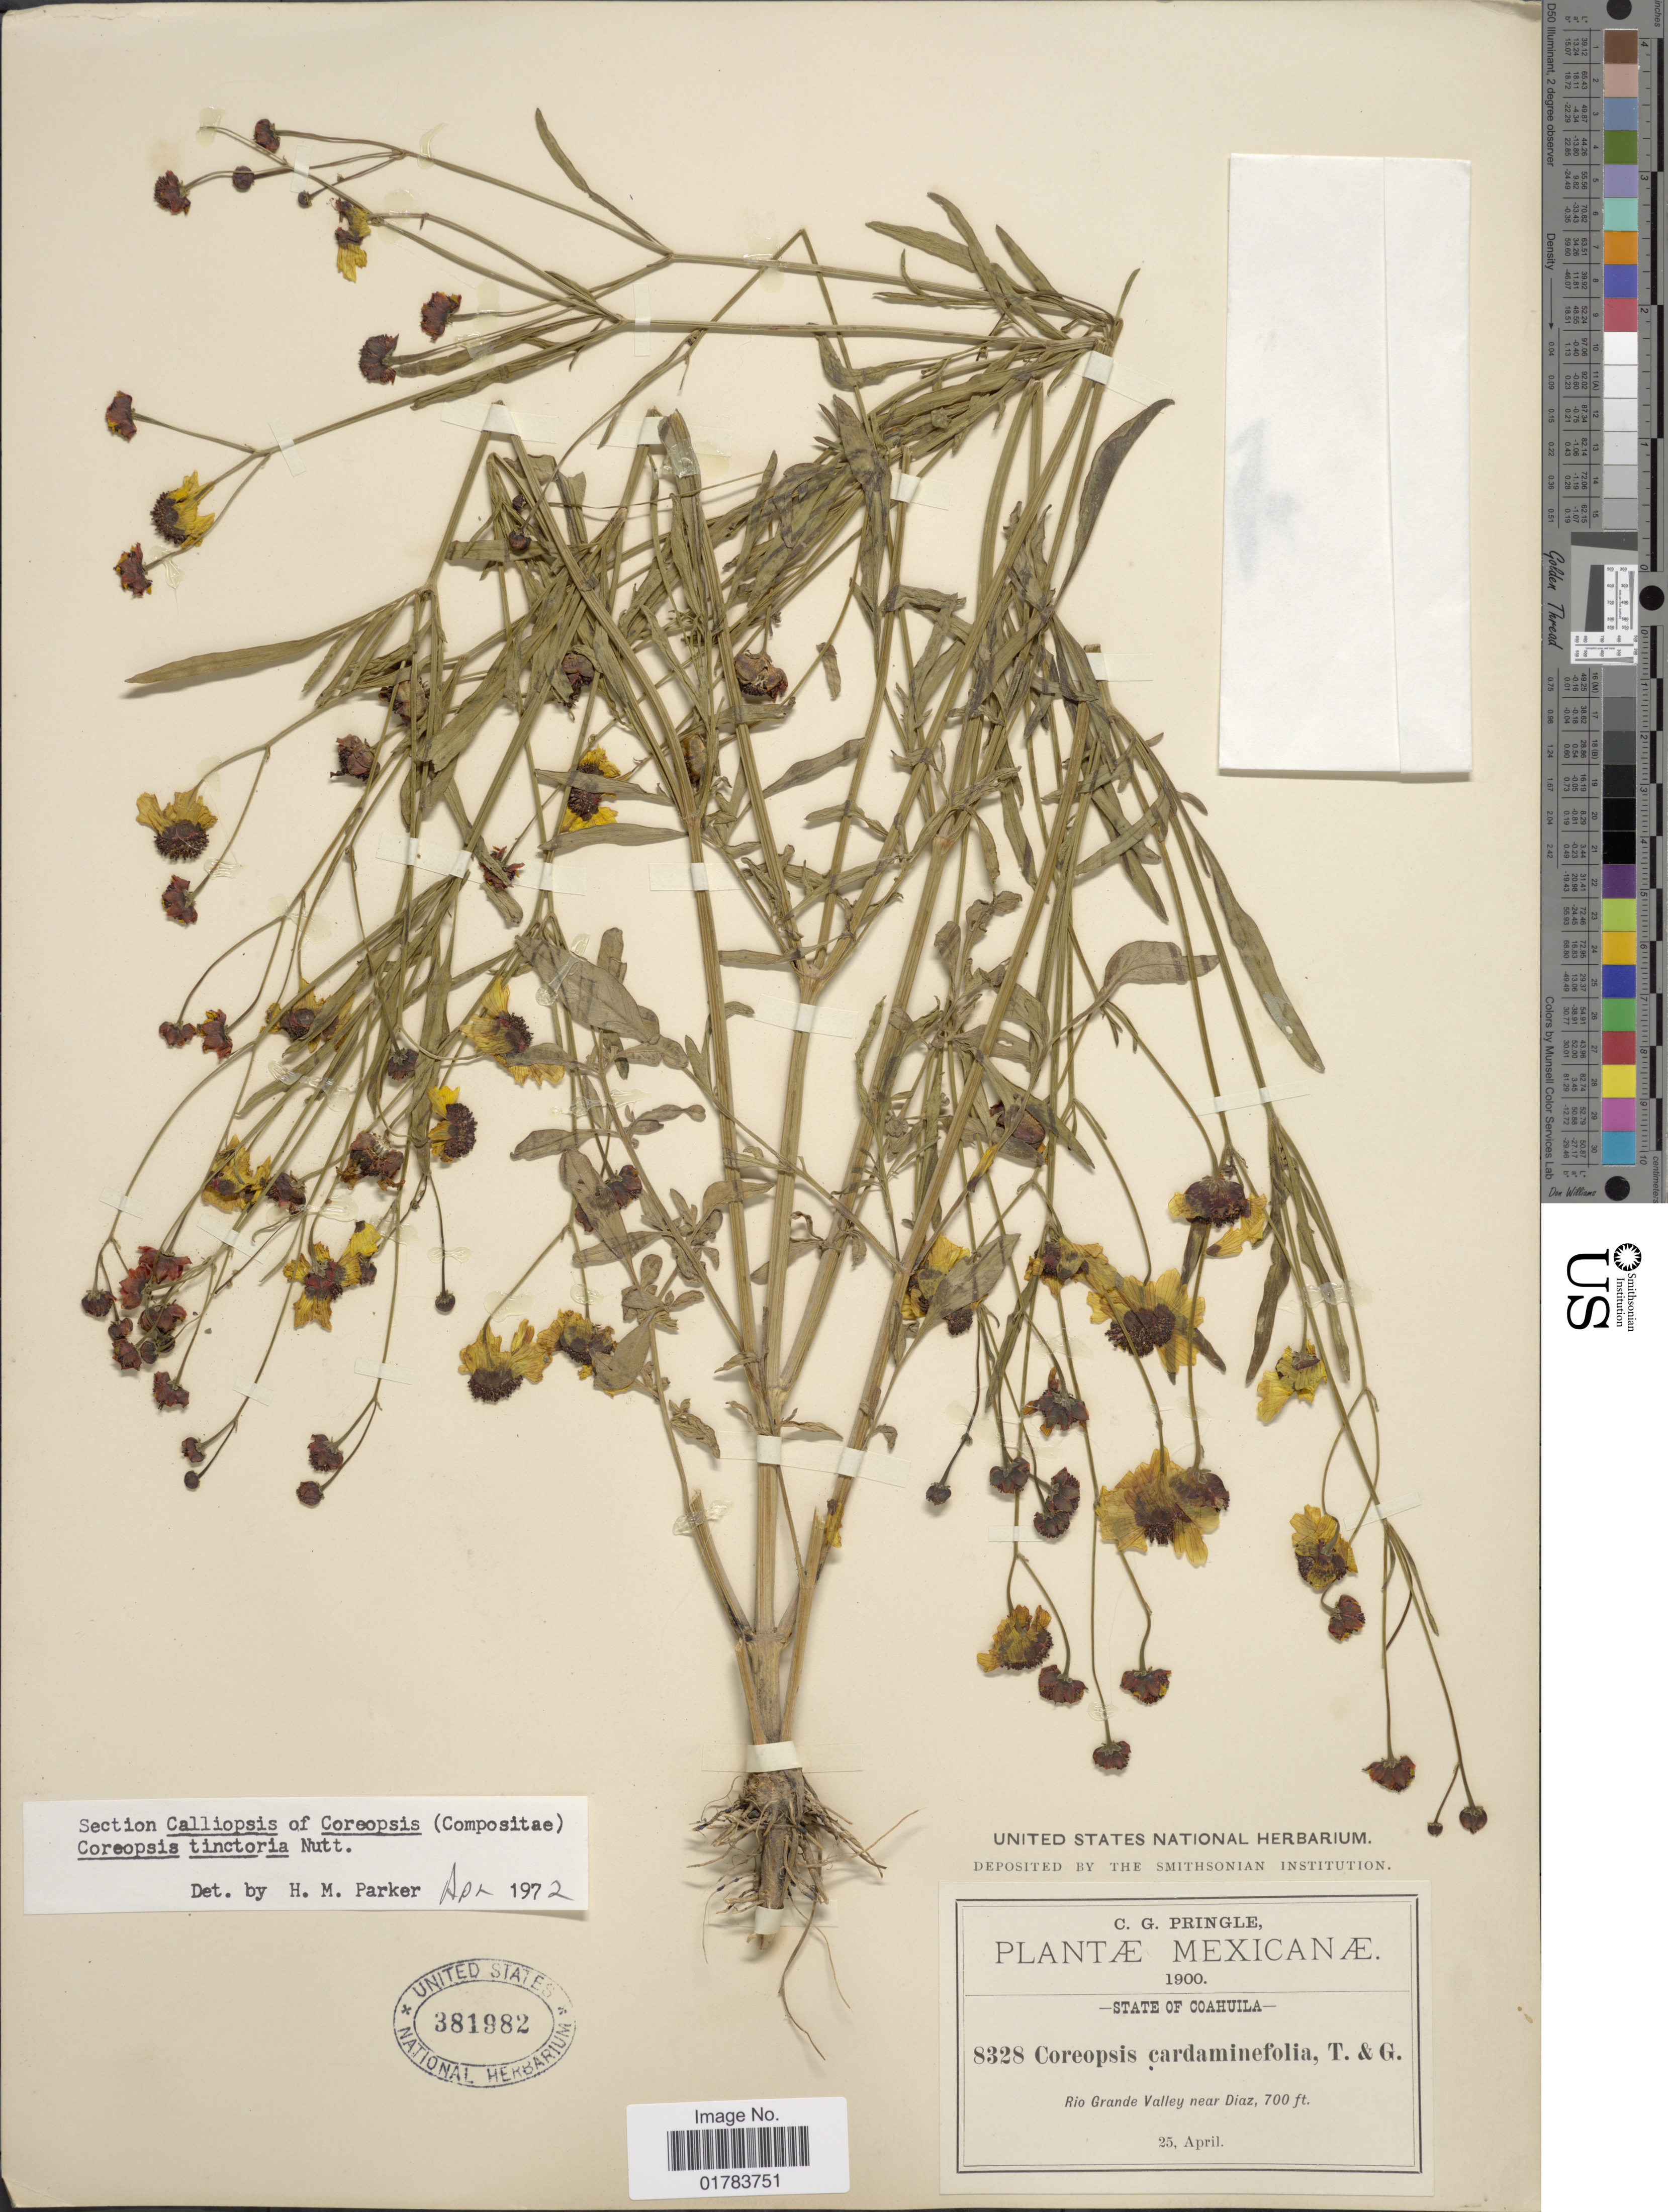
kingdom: Plantae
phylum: Tracheophyta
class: Magnoliopsida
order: Asterales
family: Asteraceae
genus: Coreopsis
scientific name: Coreopsis tinctoria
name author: Nutt.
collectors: C. G. Pringle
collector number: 8328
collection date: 1900-04-25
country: Mexico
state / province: Coahuila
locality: Rio Grande Valley near Diaz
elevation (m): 213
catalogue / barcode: US 381982